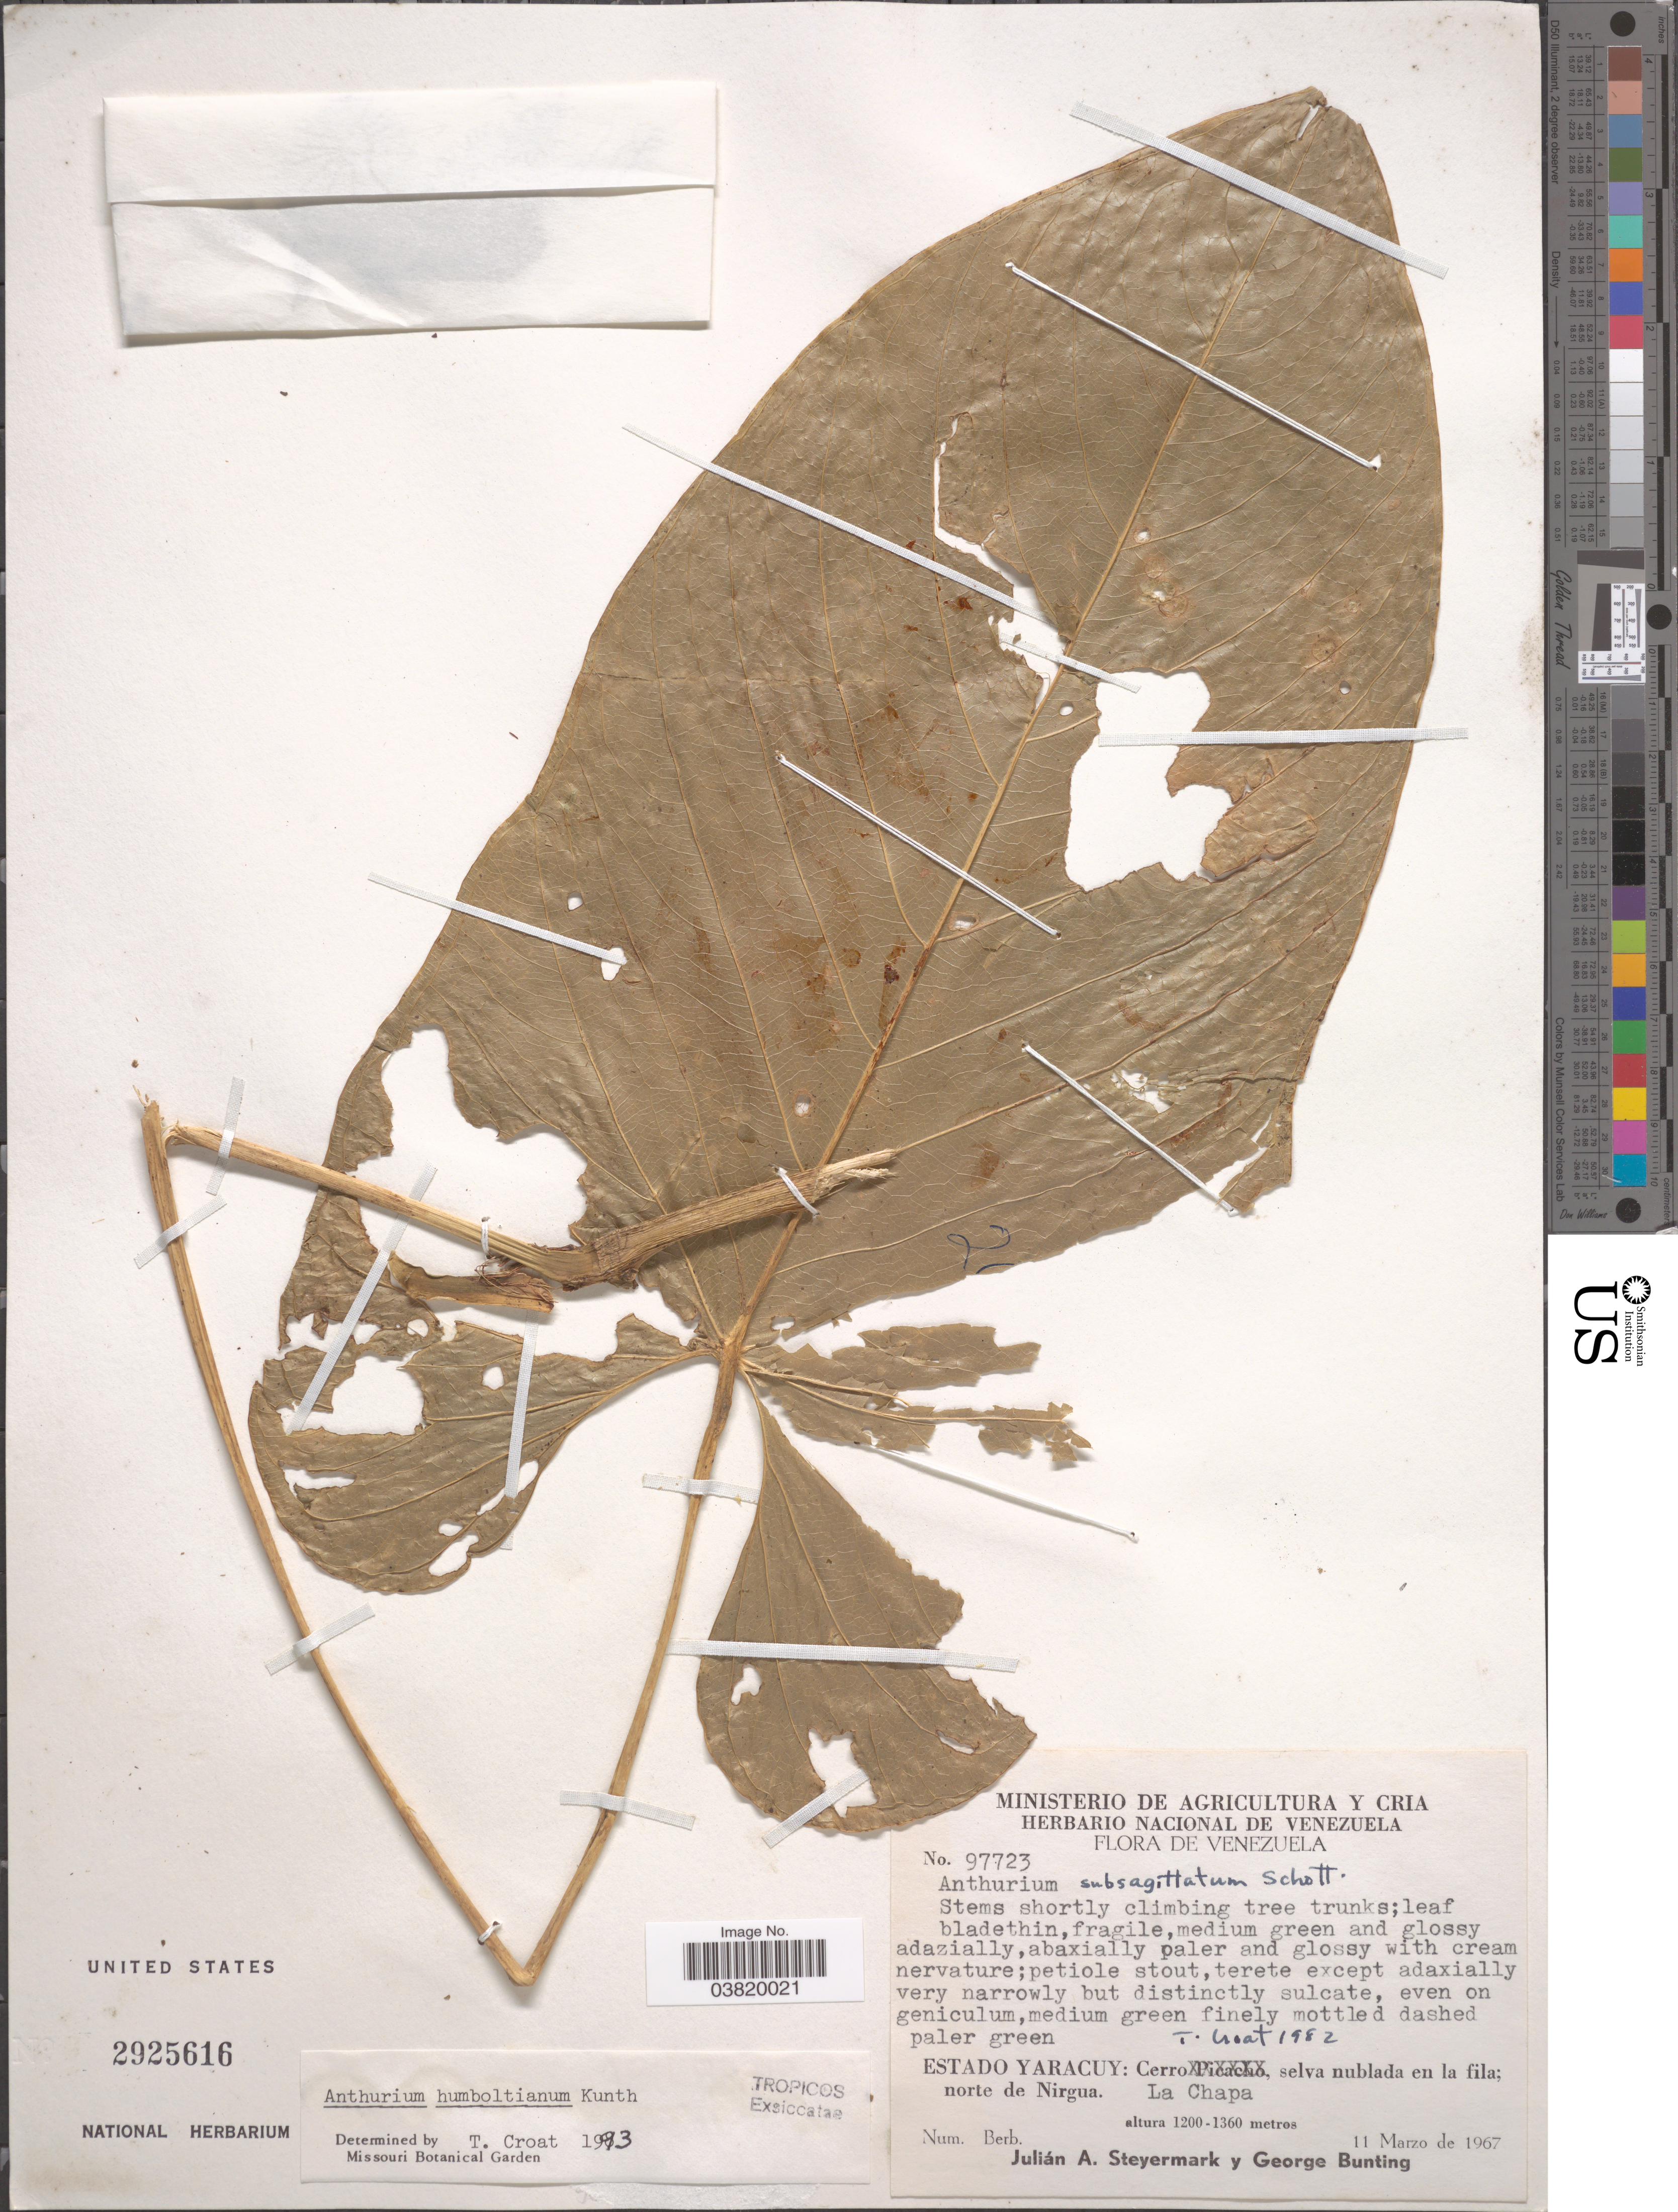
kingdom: Plantae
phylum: Tracheophyta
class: Liliopsida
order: Alismatales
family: Araceae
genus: Anthurium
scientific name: Anthurium humboldtianum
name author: Kunth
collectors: J. Steyermark & G. S. Bunting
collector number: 97723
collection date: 1967-03-11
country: Venezuela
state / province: Yaracuy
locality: Cerro La Chapa selva nublada en la fila; norte de Nirgua.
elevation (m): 1200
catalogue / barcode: US 2925616